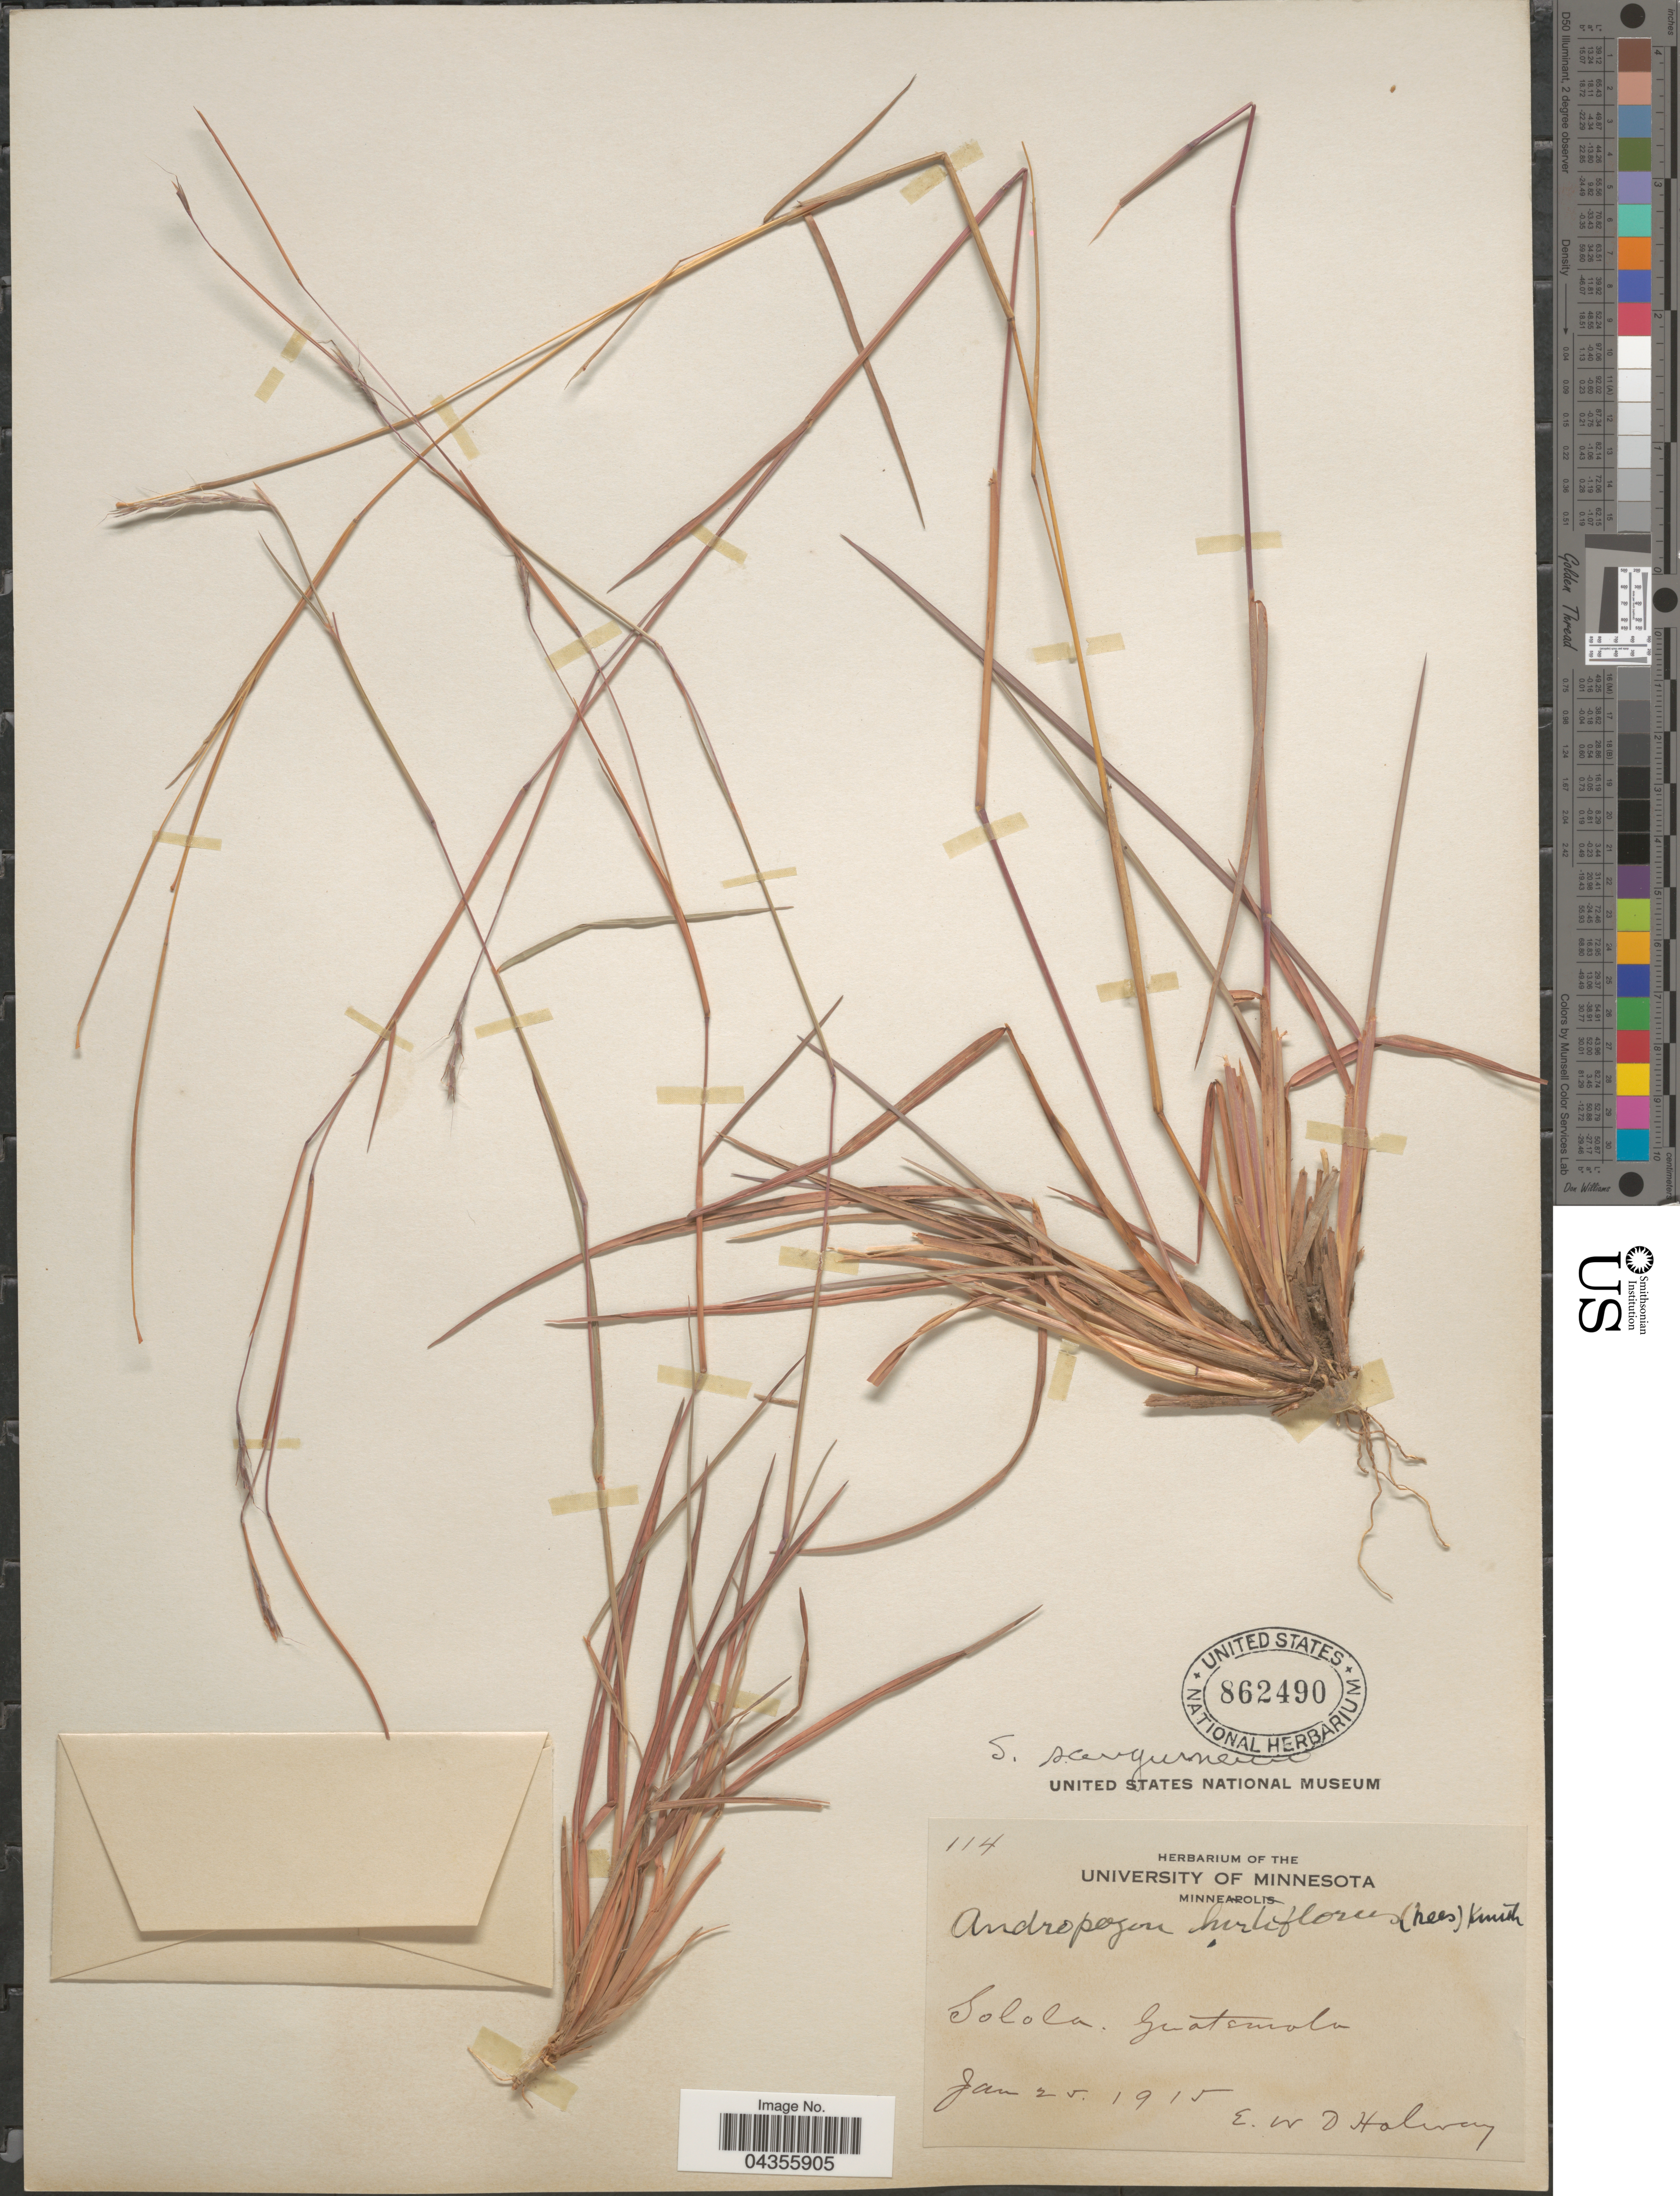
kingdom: Plantae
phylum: Tracheophyta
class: Liliopsida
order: Poales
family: Poaceae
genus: Schizachyrium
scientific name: Schizachyrium sanguineum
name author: (Retz.) Alston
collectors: E. W. D. Holway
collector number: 114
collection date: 1915-01-25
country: Guatemala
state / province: Solola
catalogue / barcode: US 862490